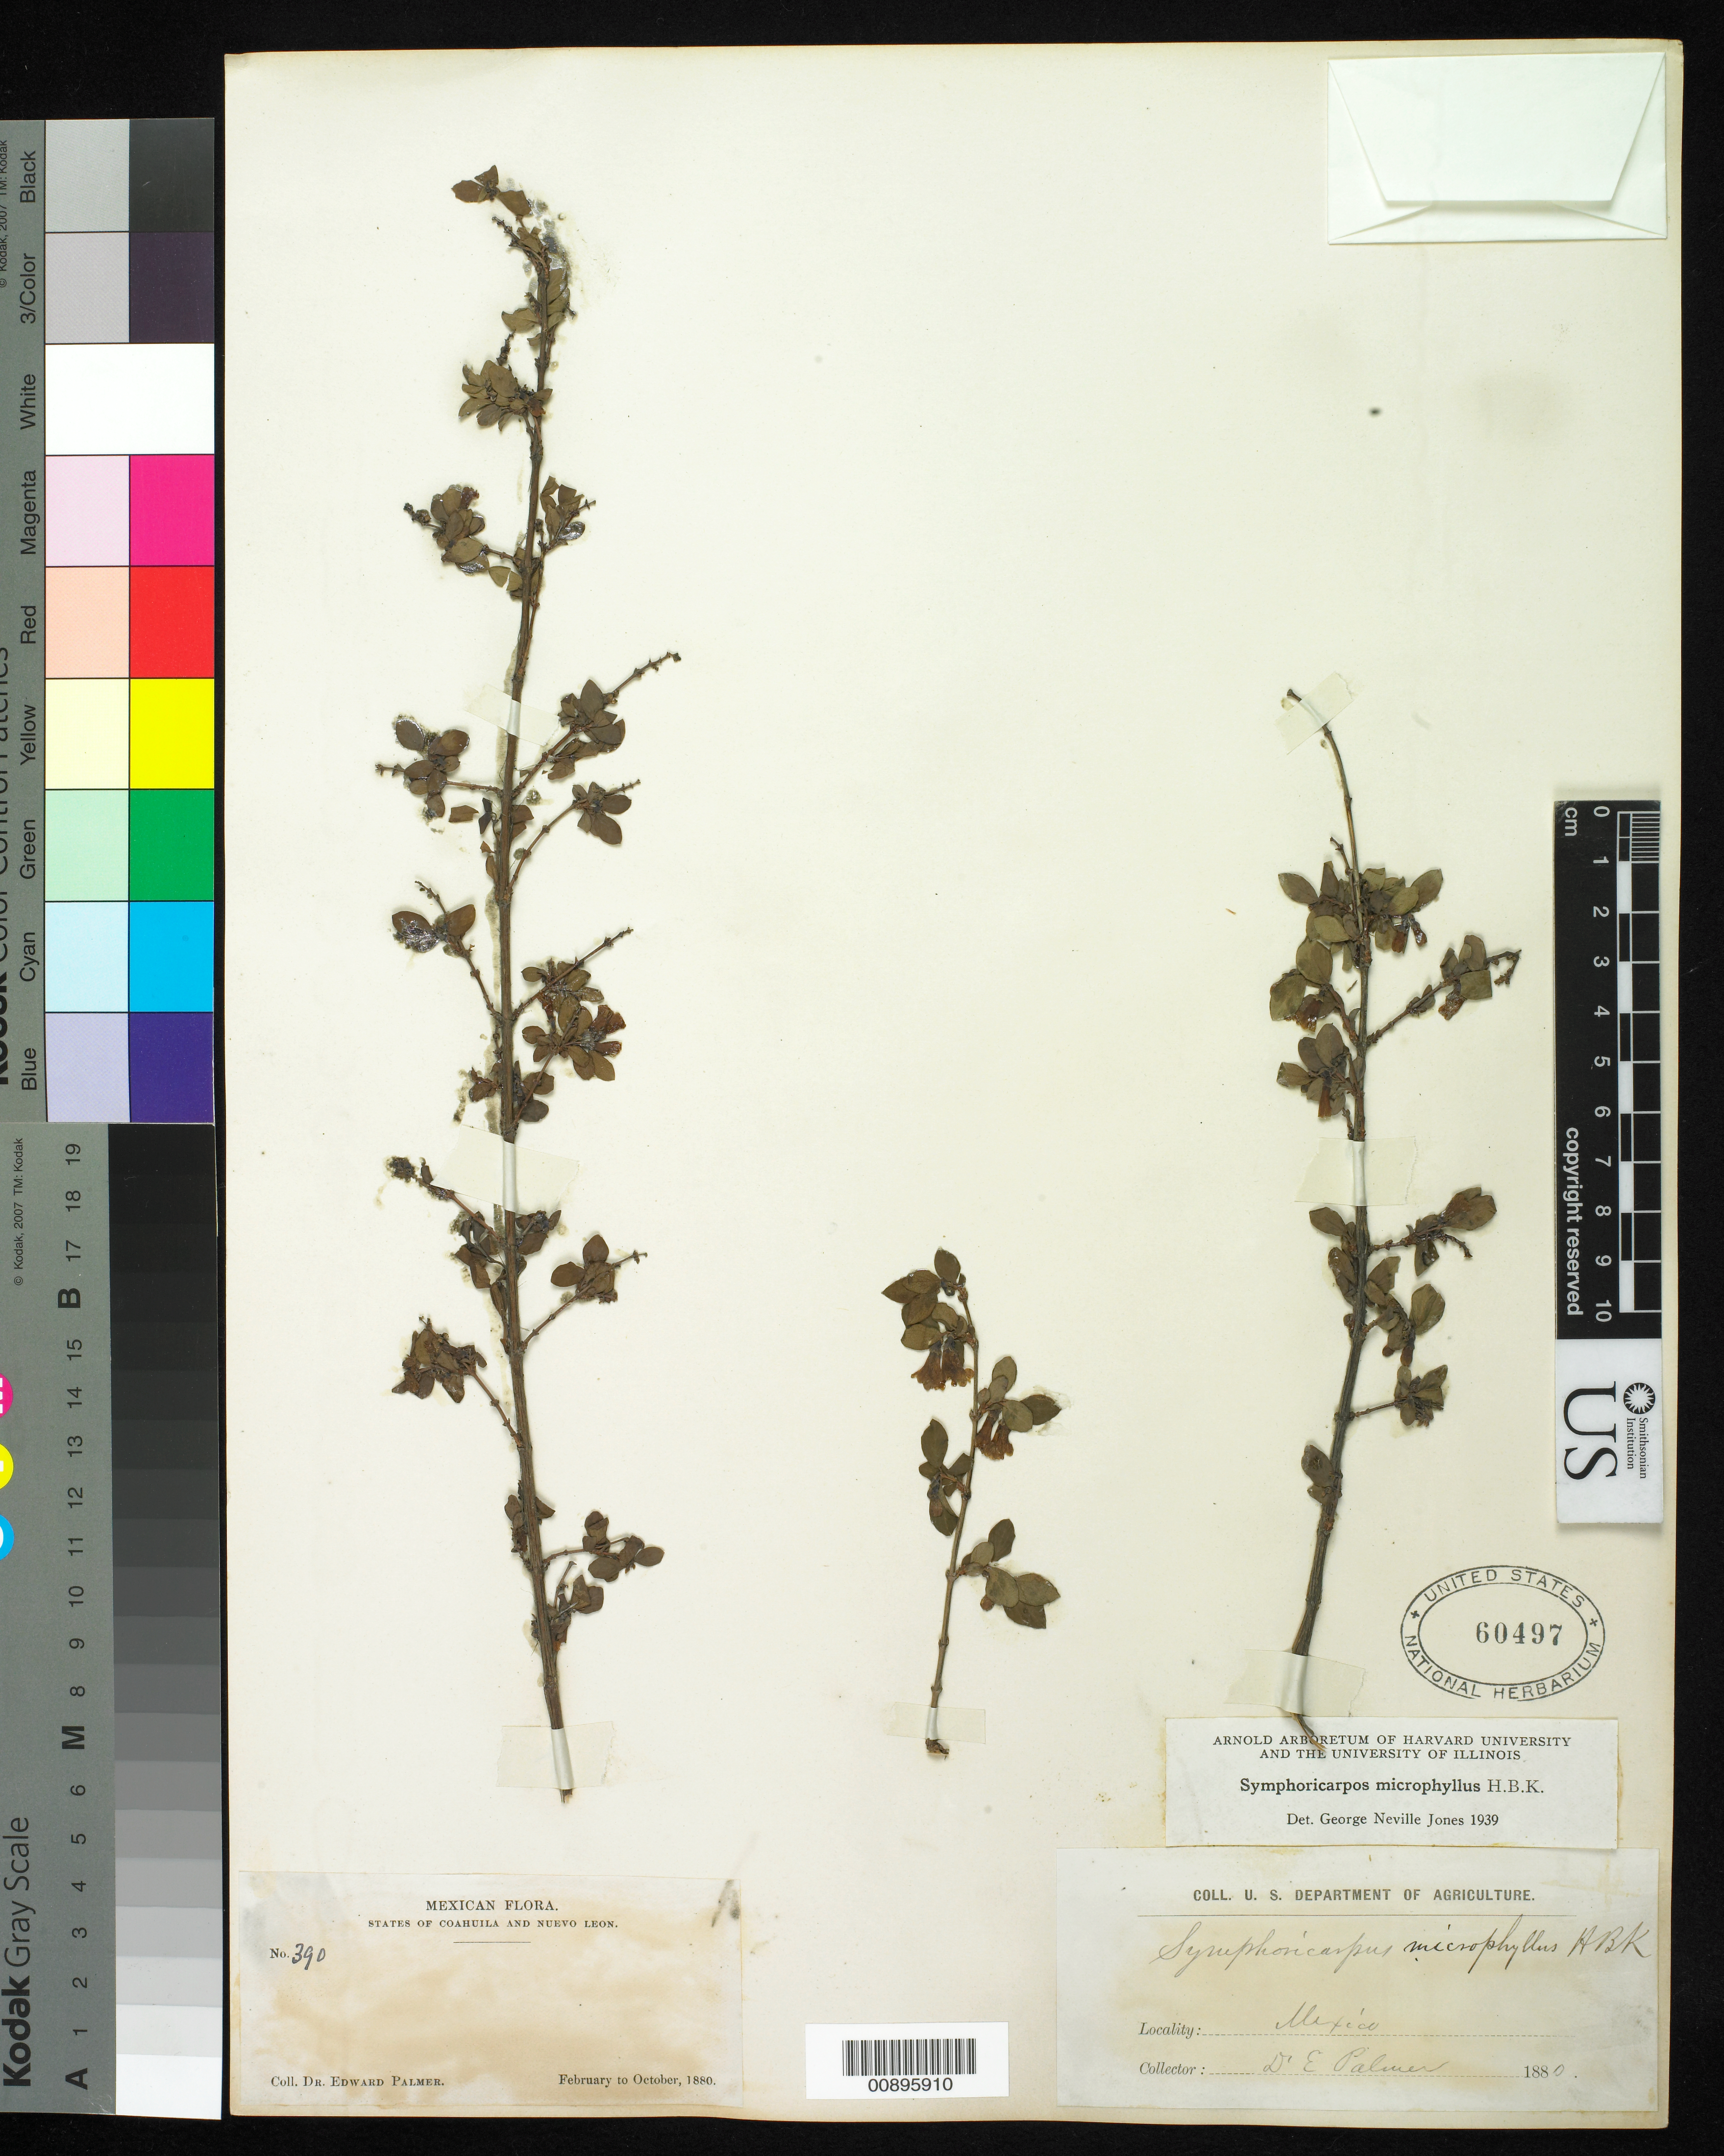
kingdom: Plantae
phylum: Tracheophyta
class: Magnoliopsida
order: Dipsacales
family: Caprifoliaceae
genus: Symphoricarpos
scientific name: Symphoricarpos microphyllus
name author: Kunth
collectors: E. Palmer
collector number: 390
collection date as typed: Feb 1880 to -- Oct 1880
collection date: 1880-02/1880-10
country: Mexico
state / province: Coahuila / Nuevo León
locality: States of Coahuila and Nuevo León.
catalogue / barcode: US 60497